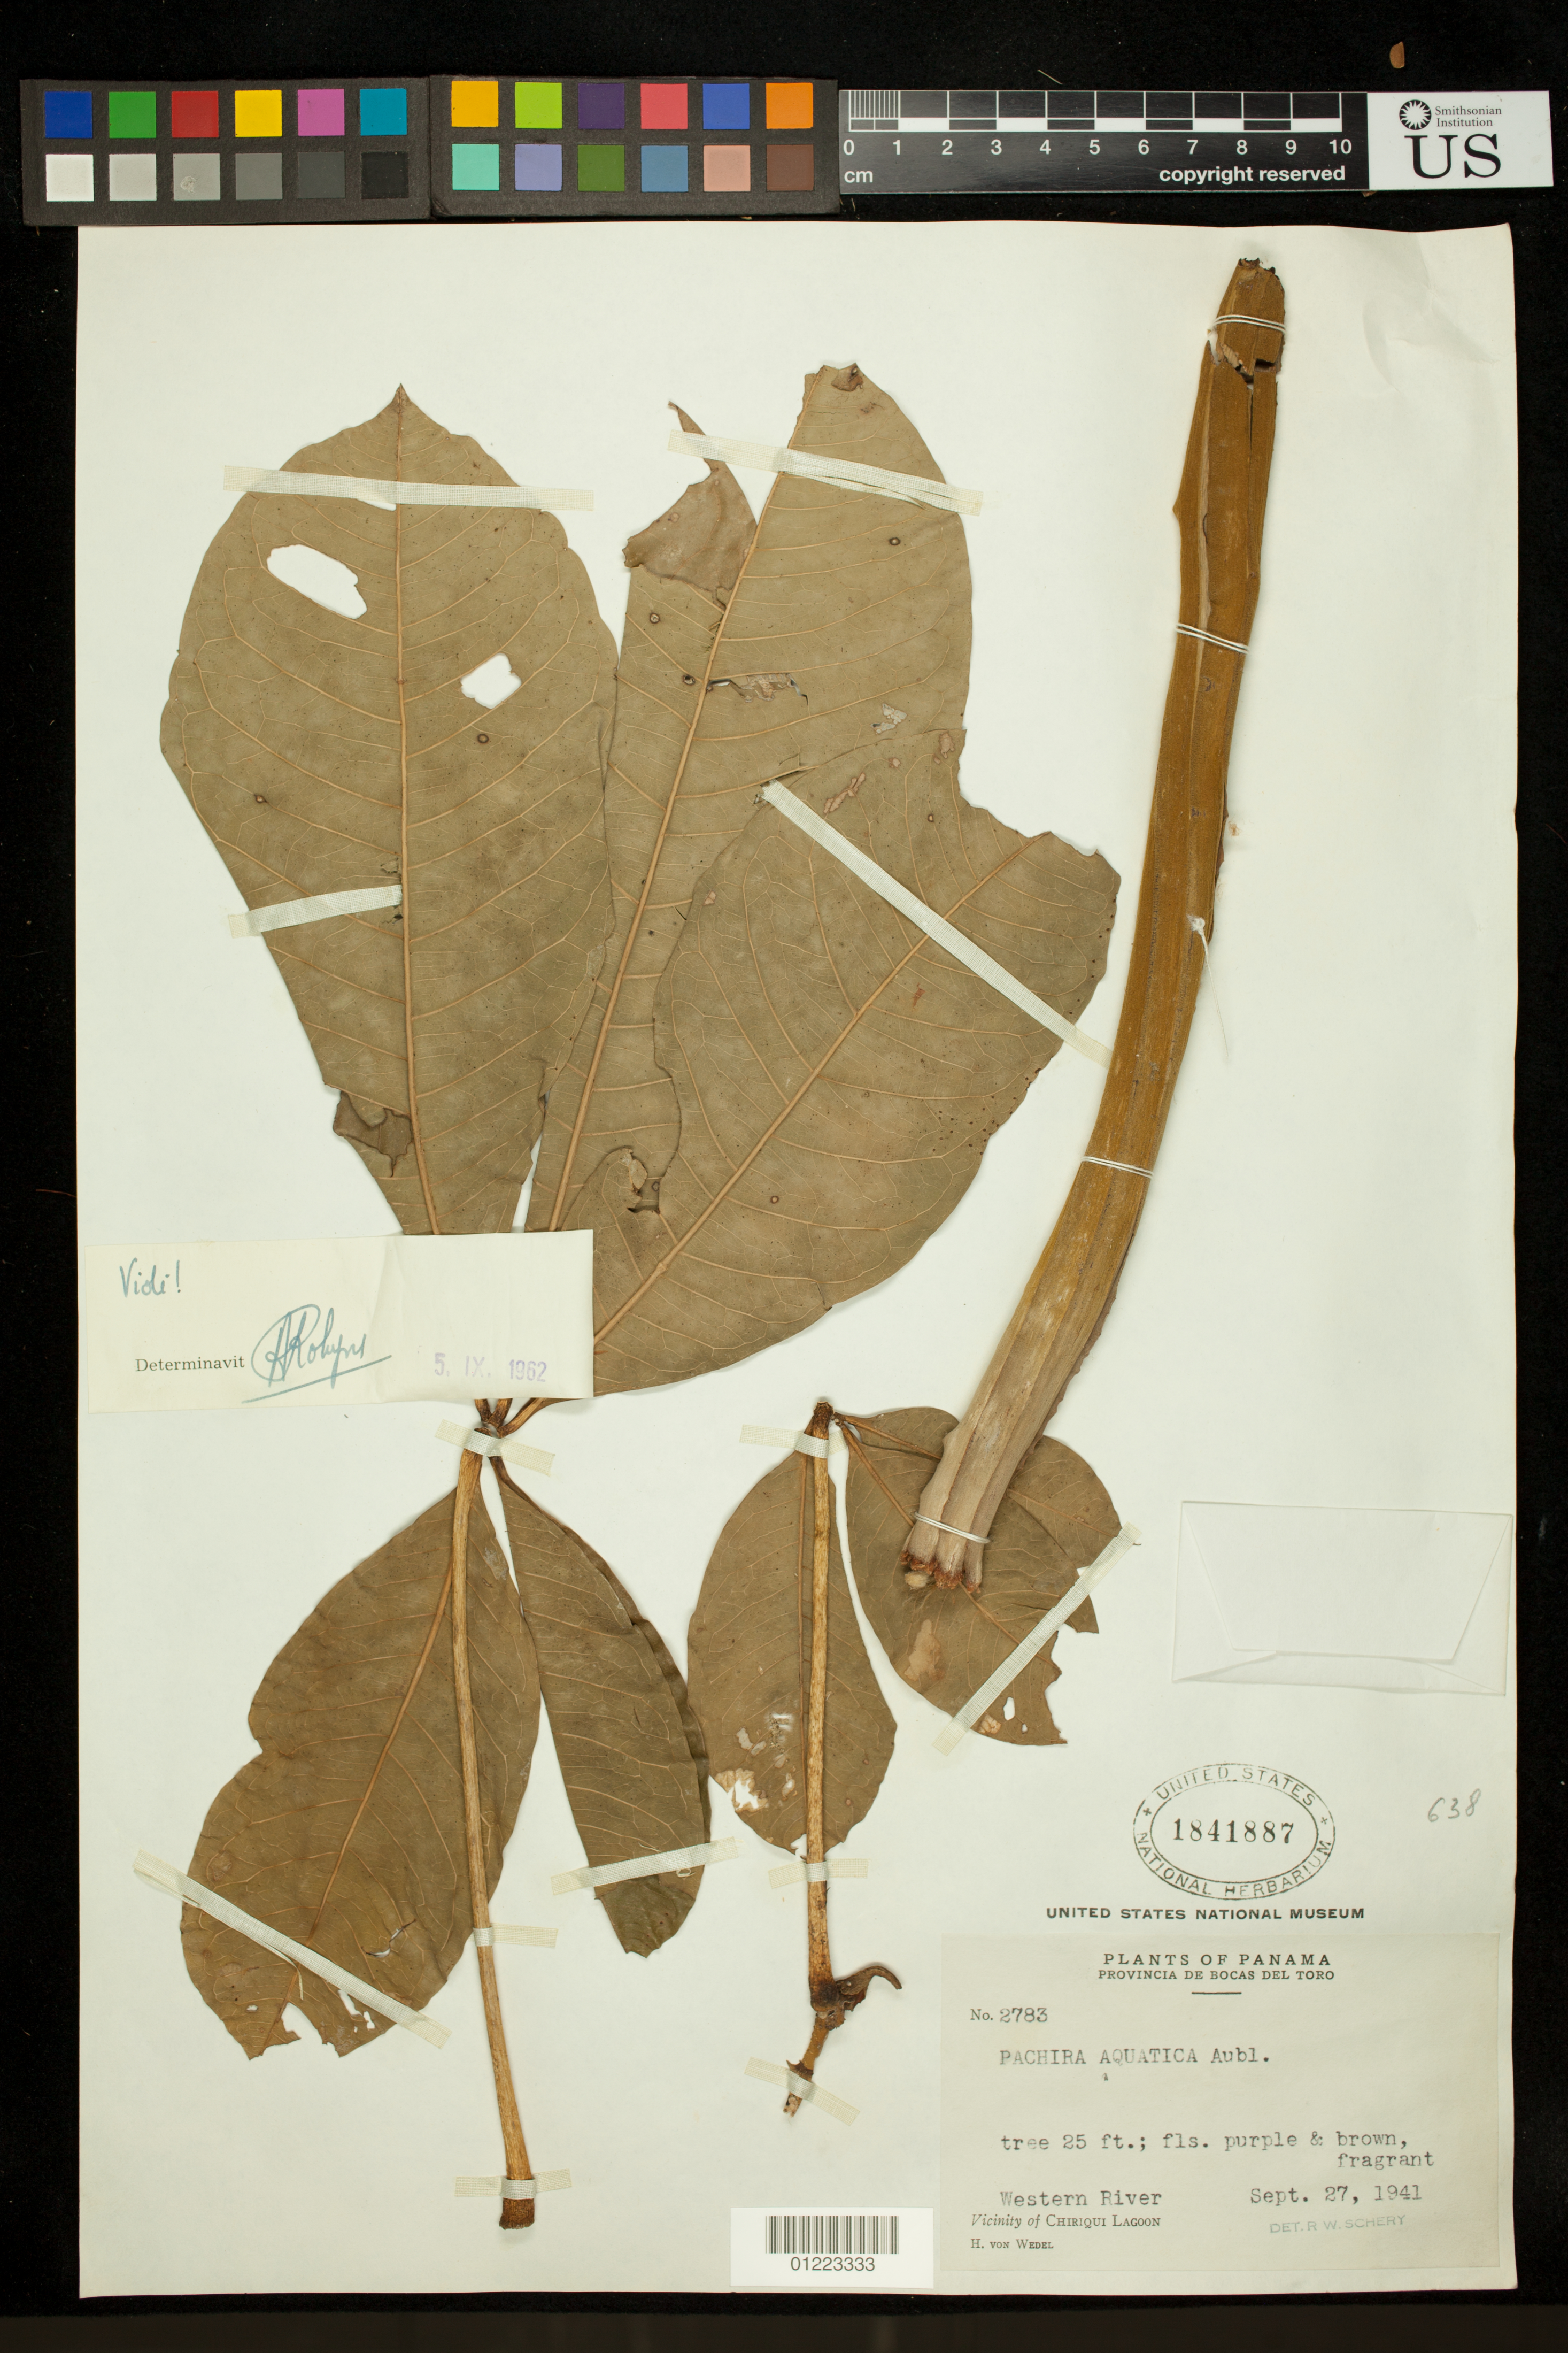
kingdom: Plantae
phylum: Tracheophyta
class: Magnoliopsida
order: Malvales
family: Malvaceae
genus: Pachira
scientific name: Pachira aquatica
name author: Aubl.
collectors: H. von Wedel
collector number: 2783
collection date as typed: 9/27/1941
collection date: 1941-09-27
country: Panama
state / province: Bocas del Toro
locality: Western River, vicinity of Chiriqui Lagoon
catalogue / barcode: US 1841887